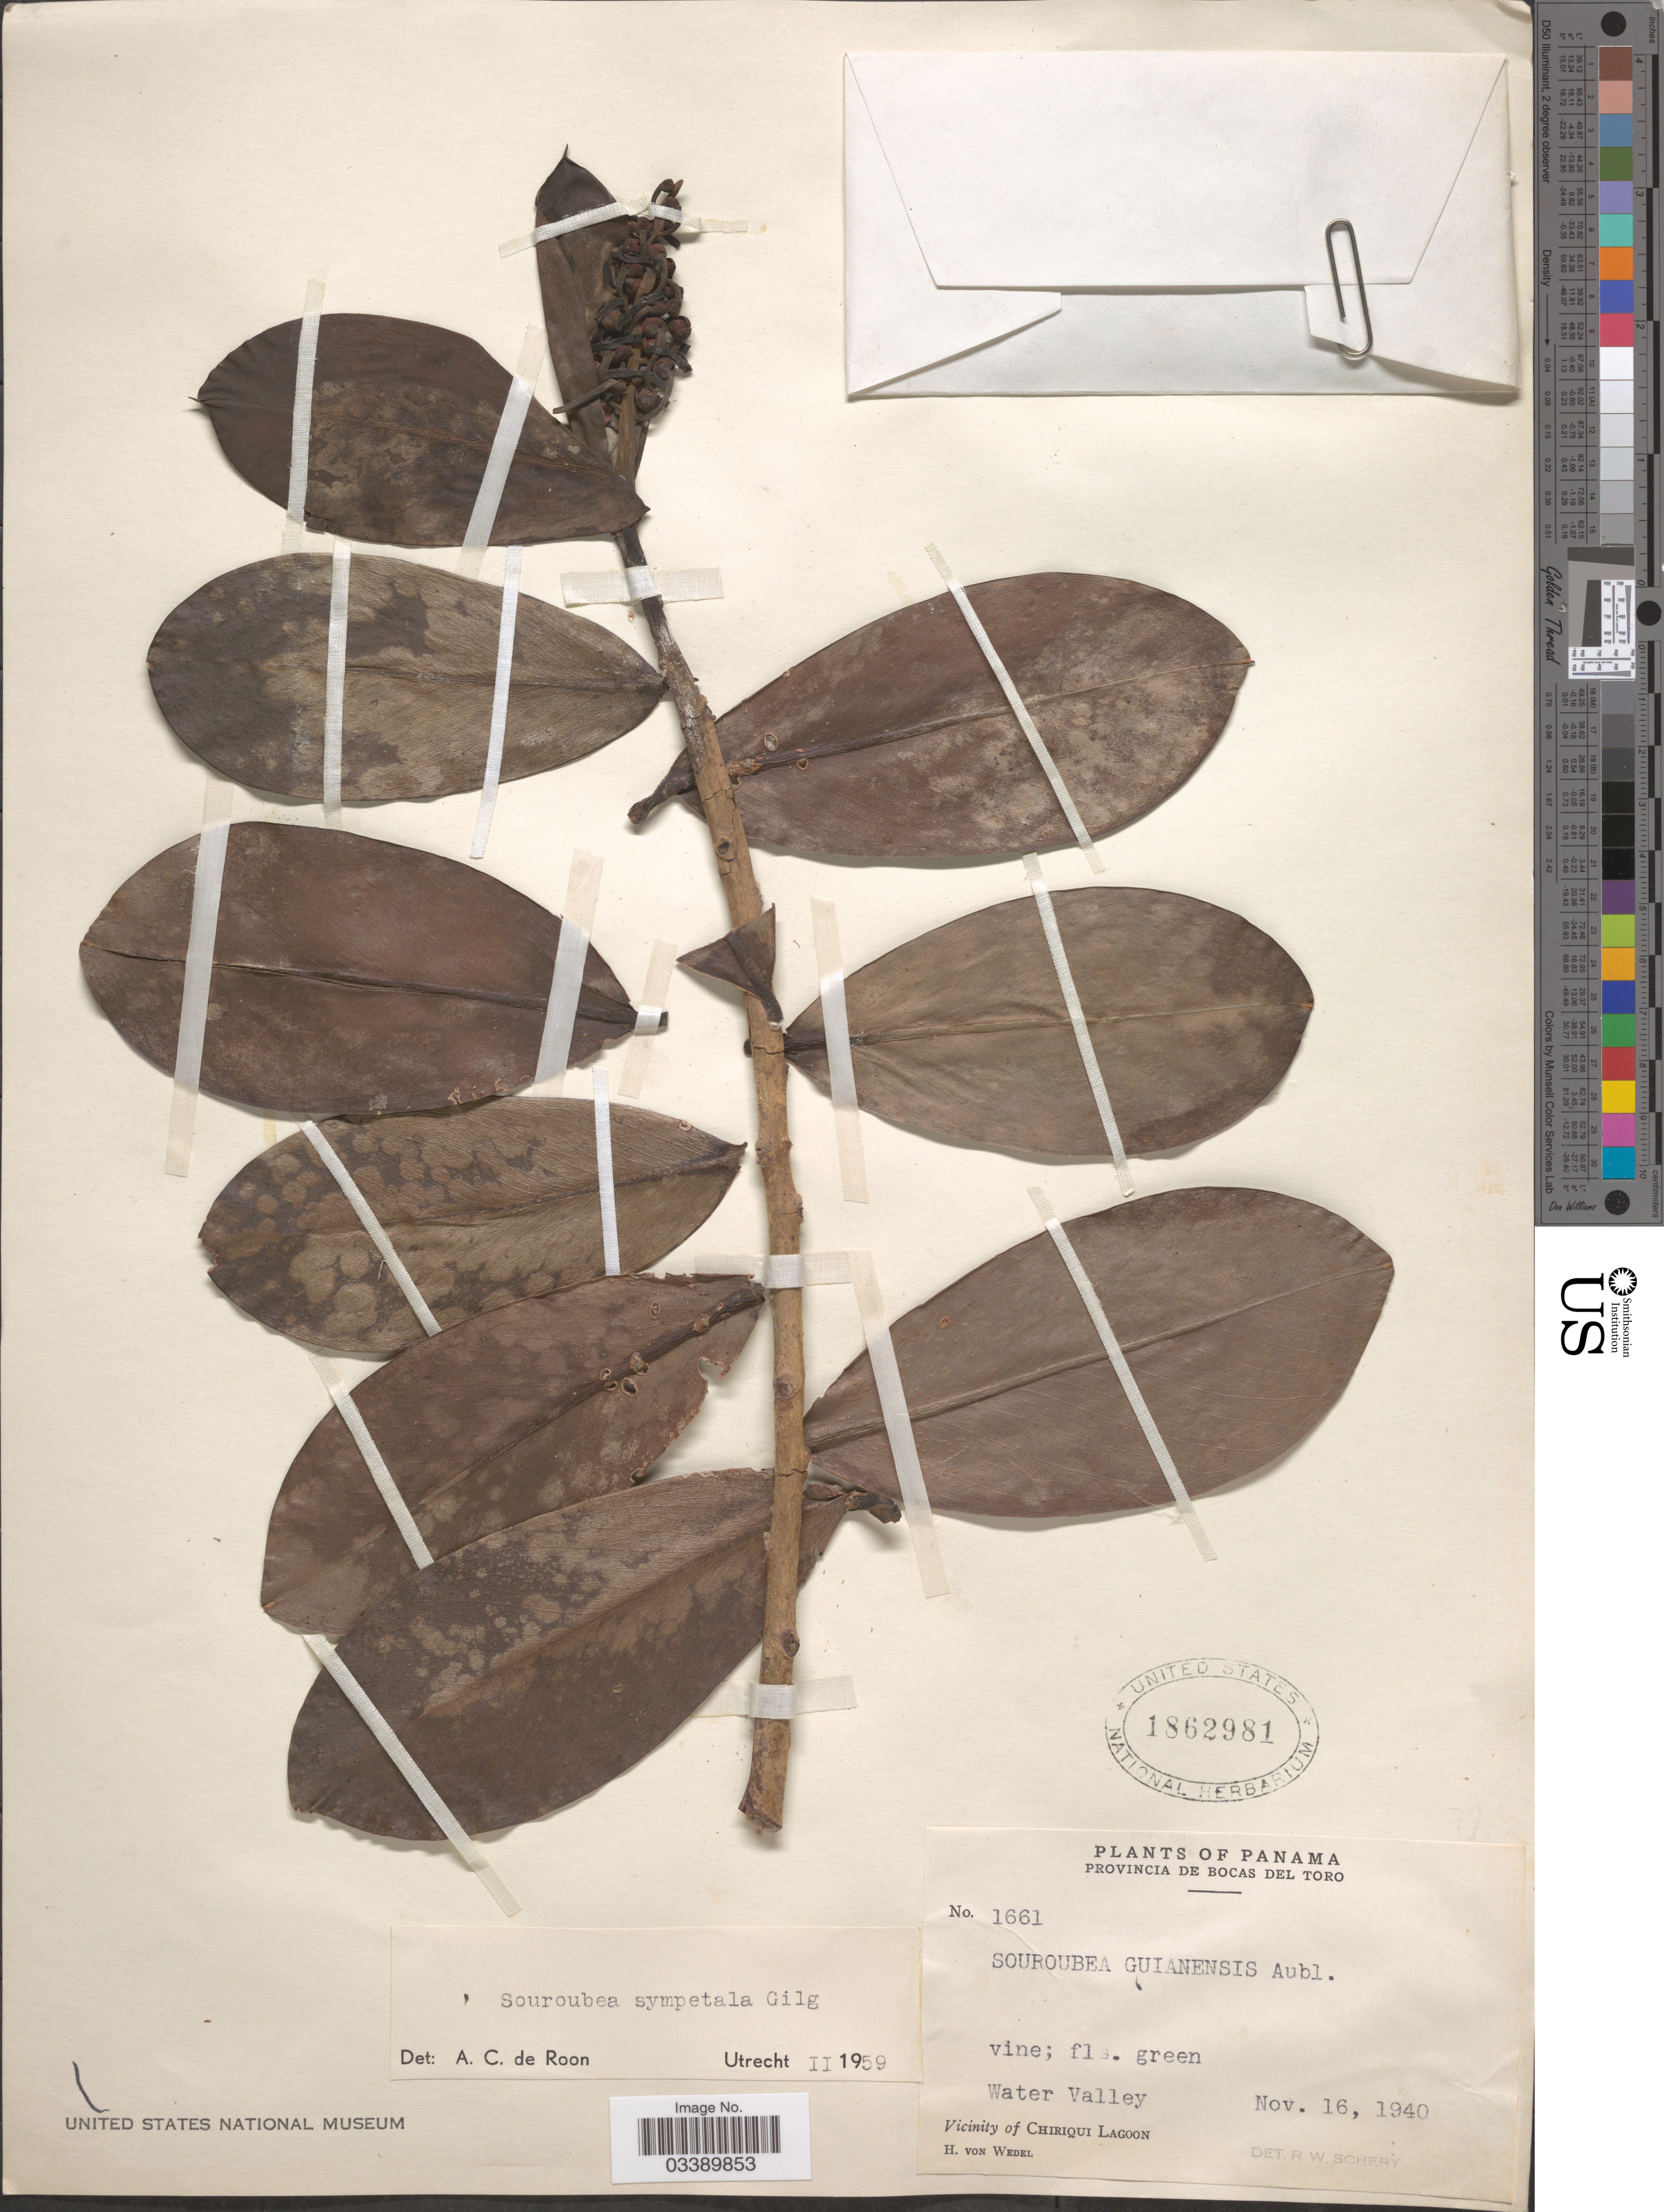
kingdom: Plantae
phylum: Tracheophyta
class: Magnoliopsida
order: Ericales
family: Marcgraviaceae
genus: Souroubea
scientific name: Souroubea sympetala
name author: Gilg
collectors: H. von Wedel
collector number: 1661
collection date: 1940-11-16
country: Panama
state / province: Bocas del Toro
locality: Water Valley. Vicinity of Chiriqui Lagoon.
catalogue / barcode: US 1862981